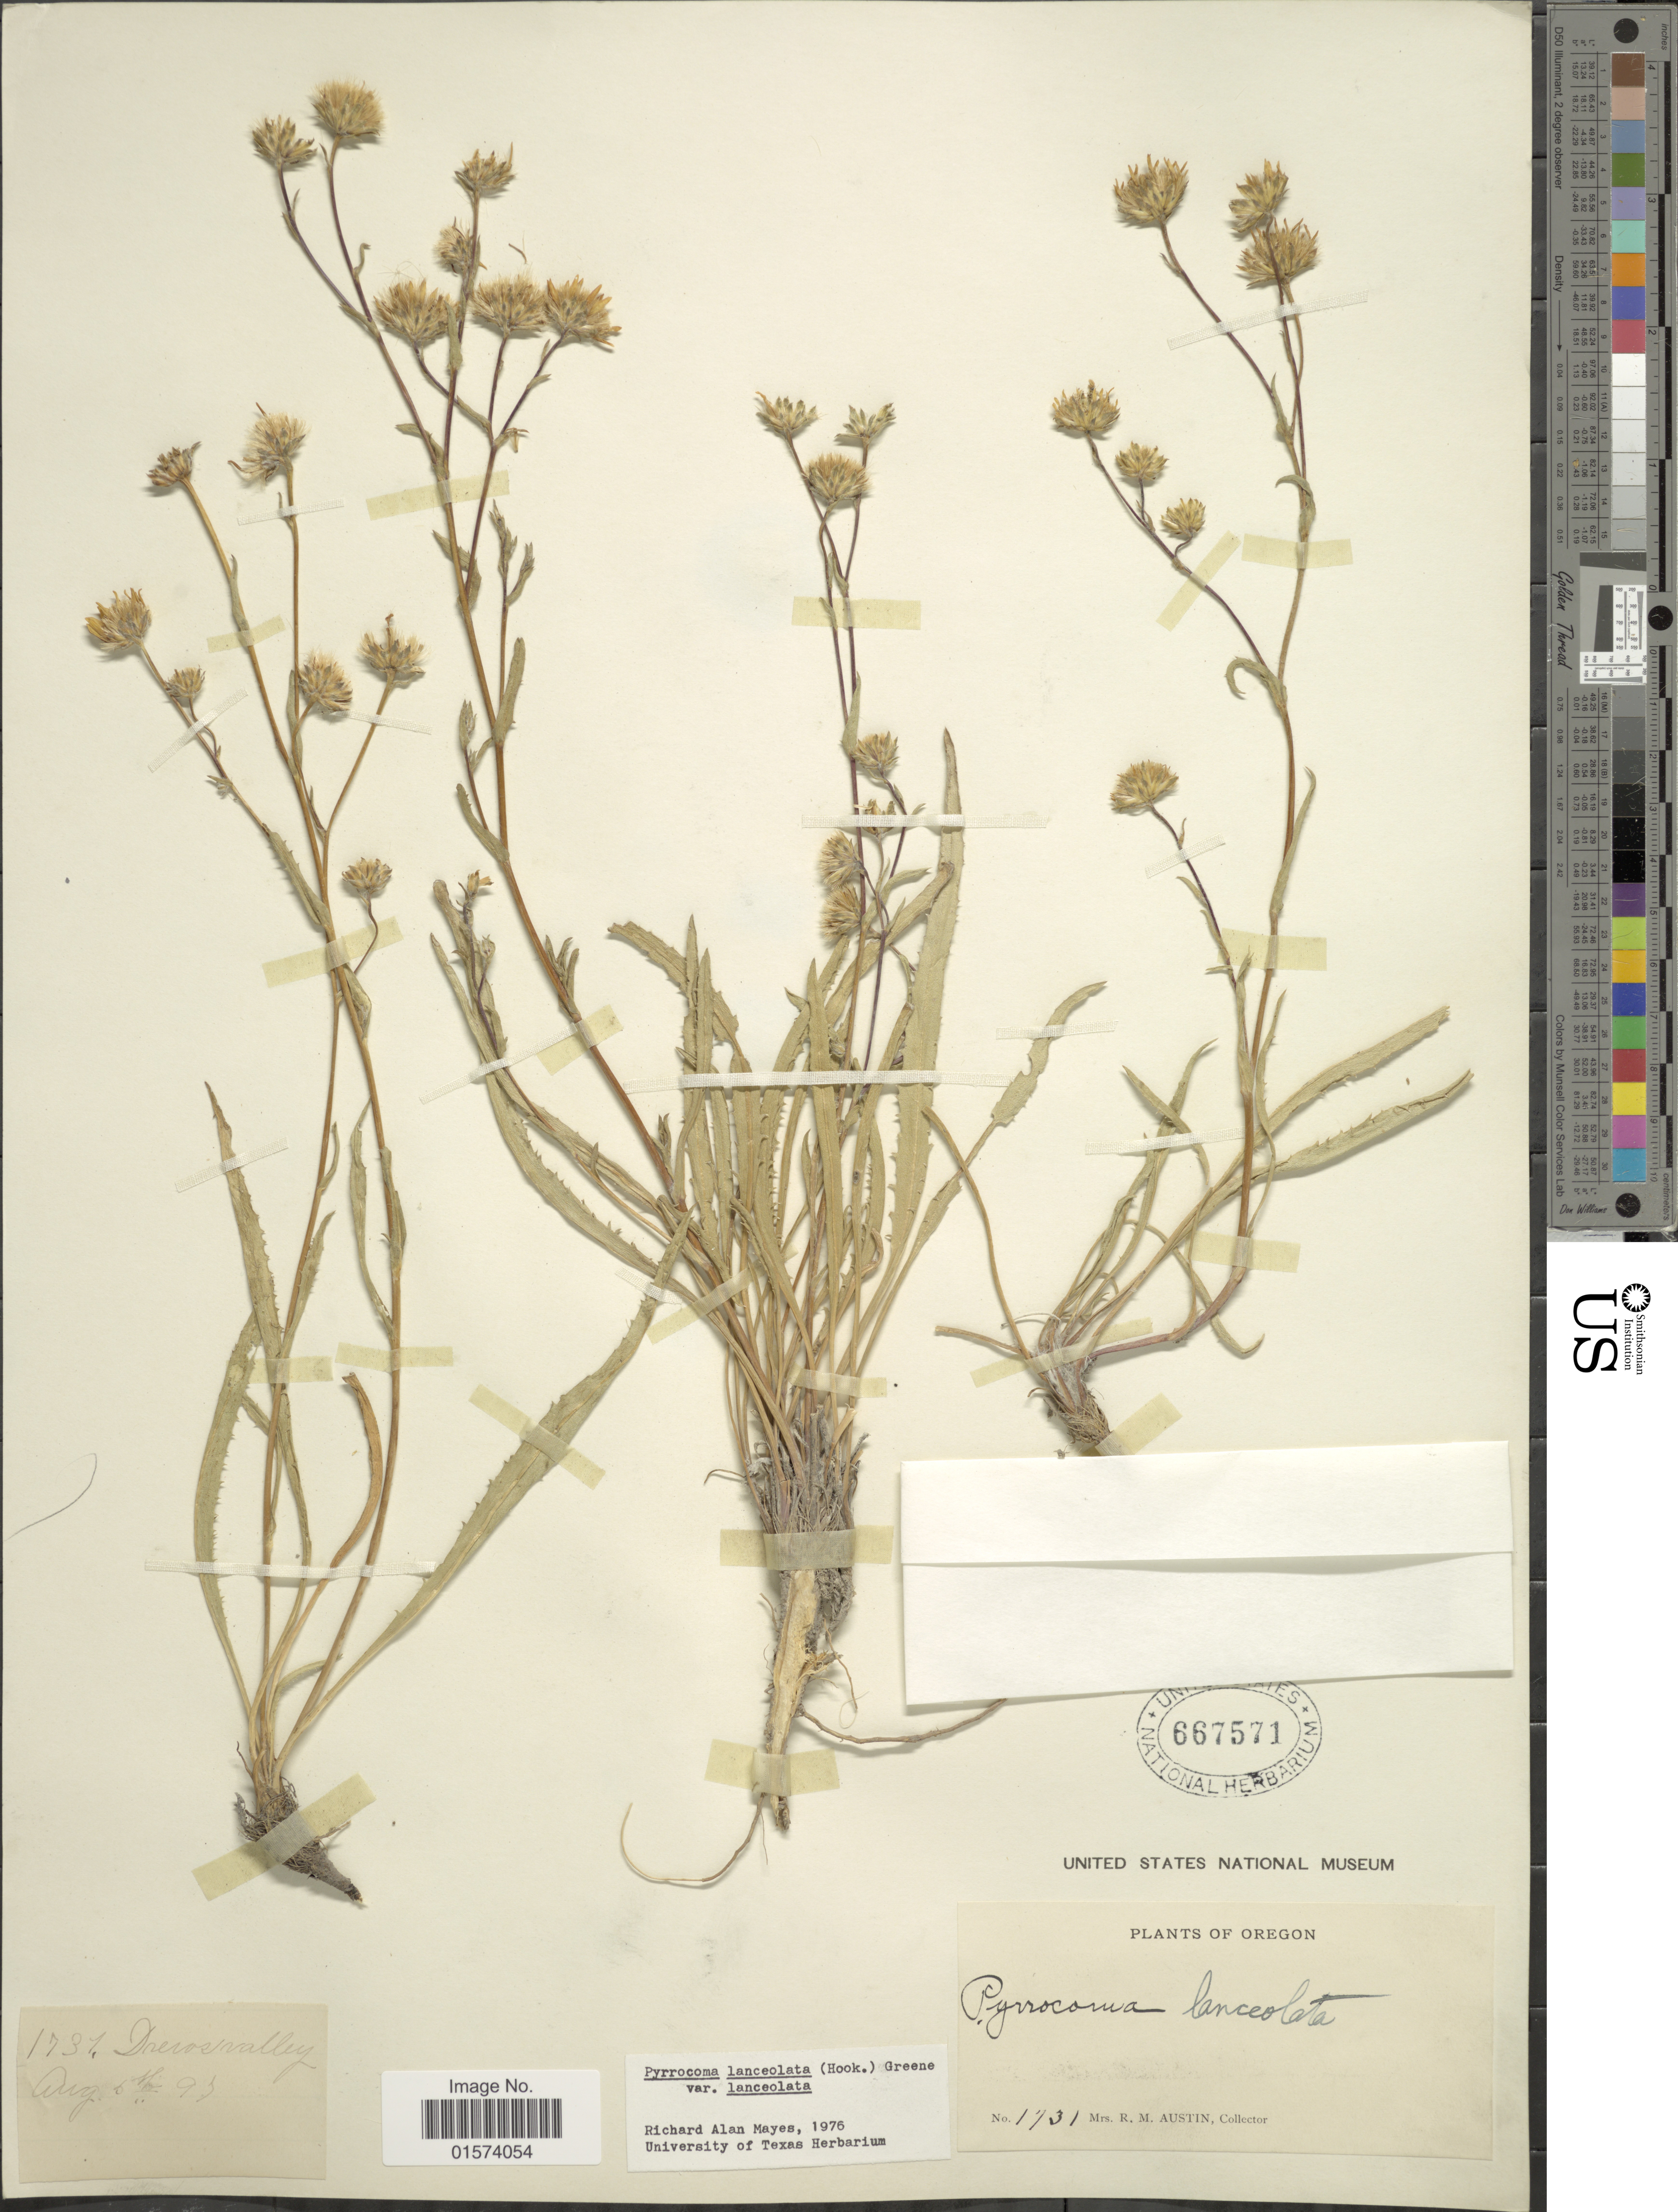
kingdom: Plantae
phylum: Tracheophyta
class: Magnoliopsida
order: Asterales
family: Asteraceae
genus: Pyrrocoma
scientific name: Pyrrocoma lanceolata var. lanceolata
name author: (Hook.) Greene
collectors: R. Austin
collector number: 1731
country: United States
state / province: Oregon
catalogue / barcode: US 667571